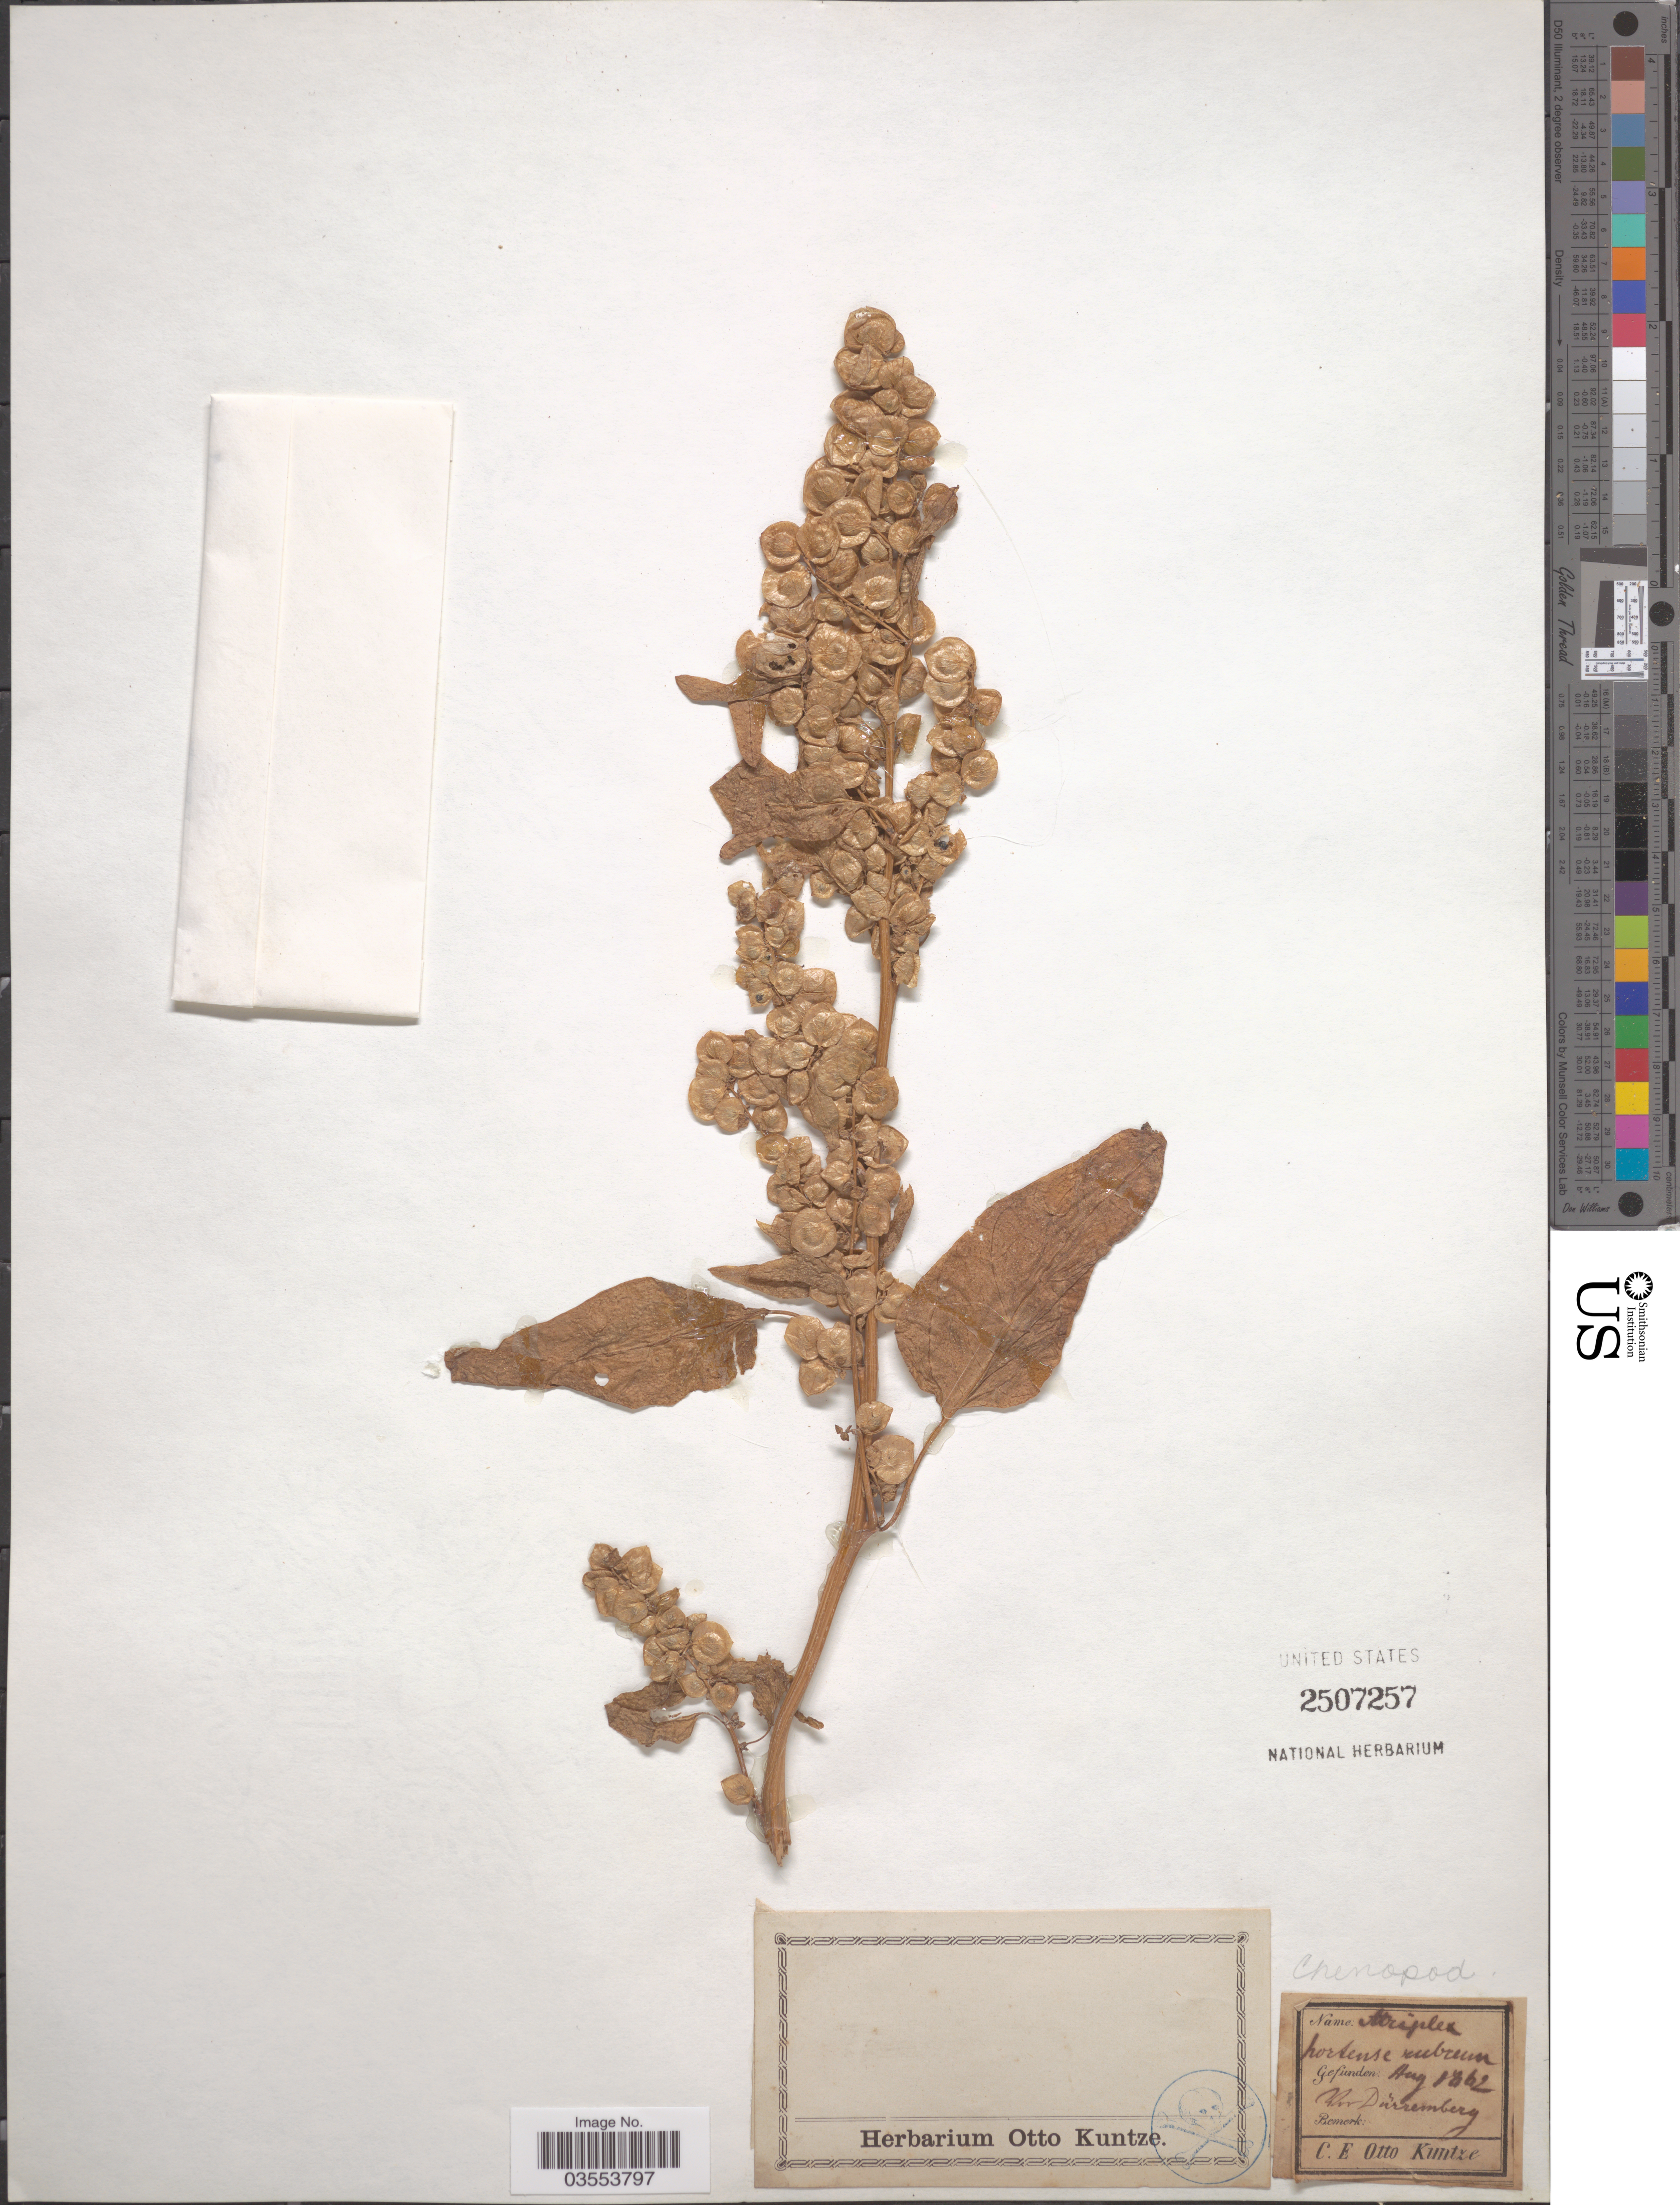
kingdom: Plantae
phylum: Tracheophyta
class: Magnoliopsida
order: Caryophyllales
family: Amaranthaceae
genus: Atriplex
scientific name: Atriplex hortensis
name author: L.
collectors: C.E.O. Kuntze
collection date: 1862-08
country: Germany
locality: [illegible text] Dürremberg.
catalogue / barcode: US 2507257